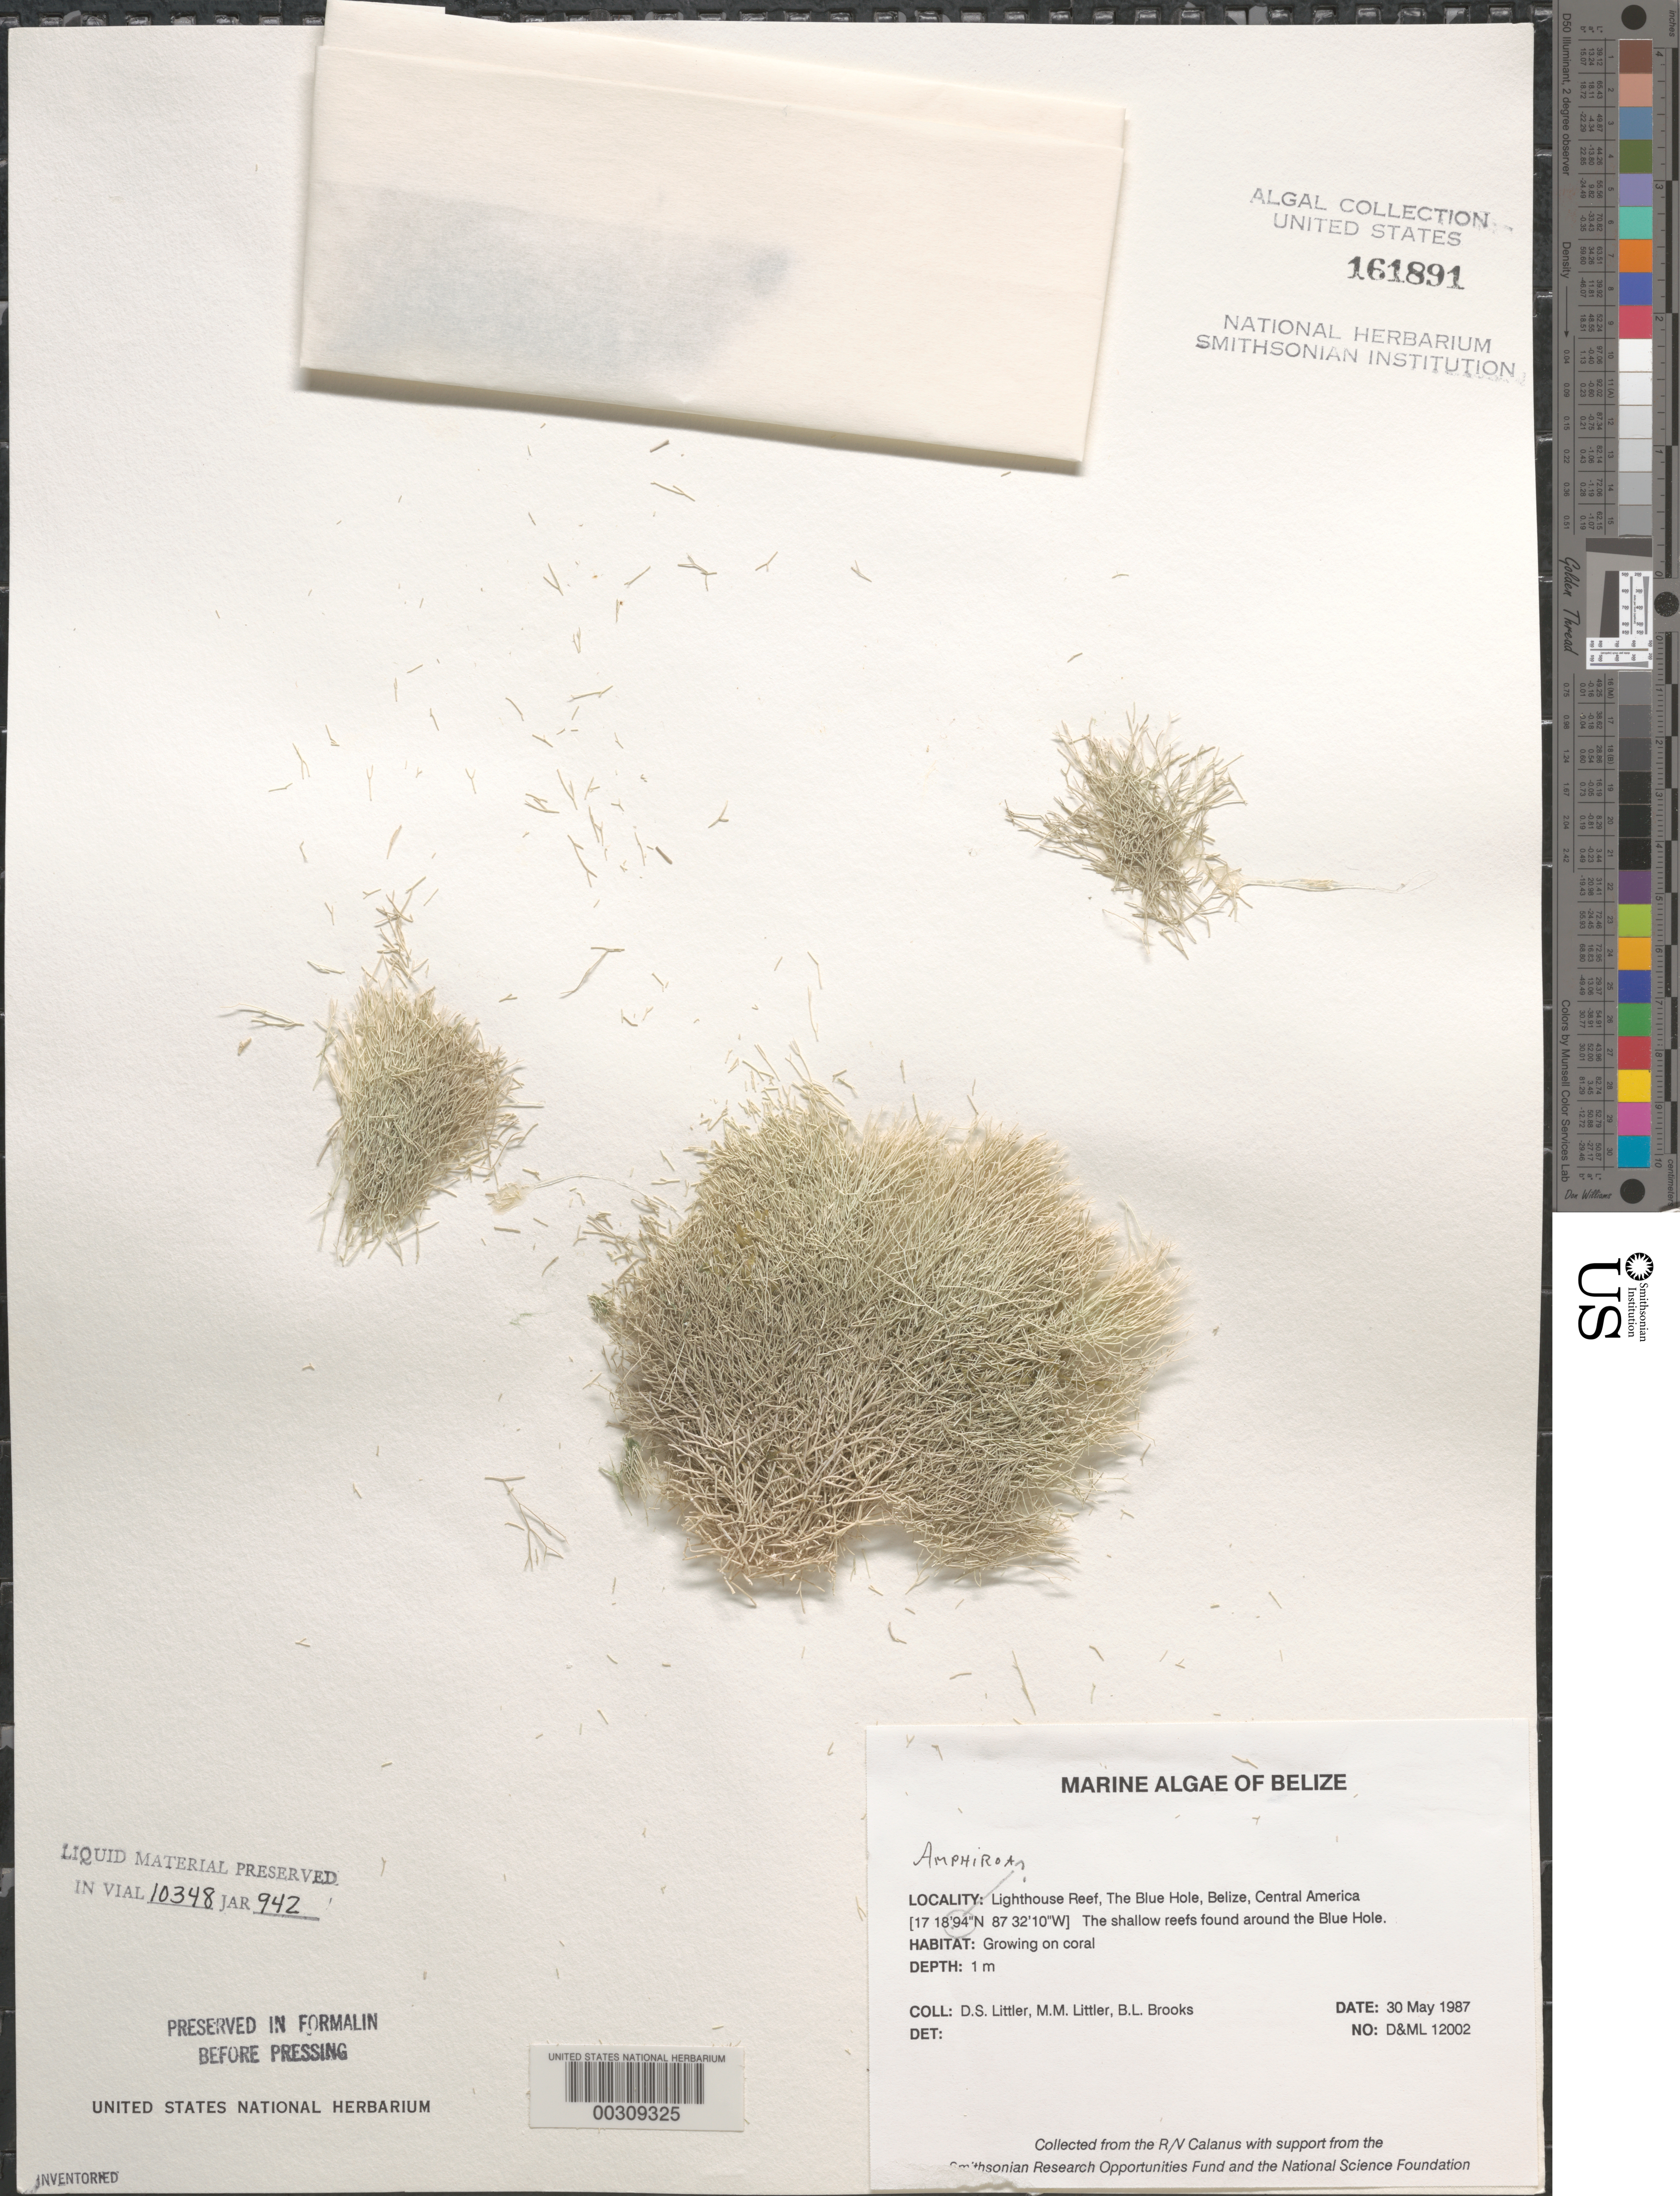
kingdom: Plantae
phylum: Rhodophyta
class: Florideophyceae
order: Corallinales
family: Lithophyllaceae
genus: Amphiroa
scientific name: Amphiroa sp.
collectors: D. S. Littler, M. M. Littler & B. Brooks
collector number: D&ML 12002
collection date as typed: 30 May 1987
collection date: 1987-05-30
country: Belize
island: Lighthouse Reef Atoll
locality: The Blue Hole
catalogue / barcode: US 161891